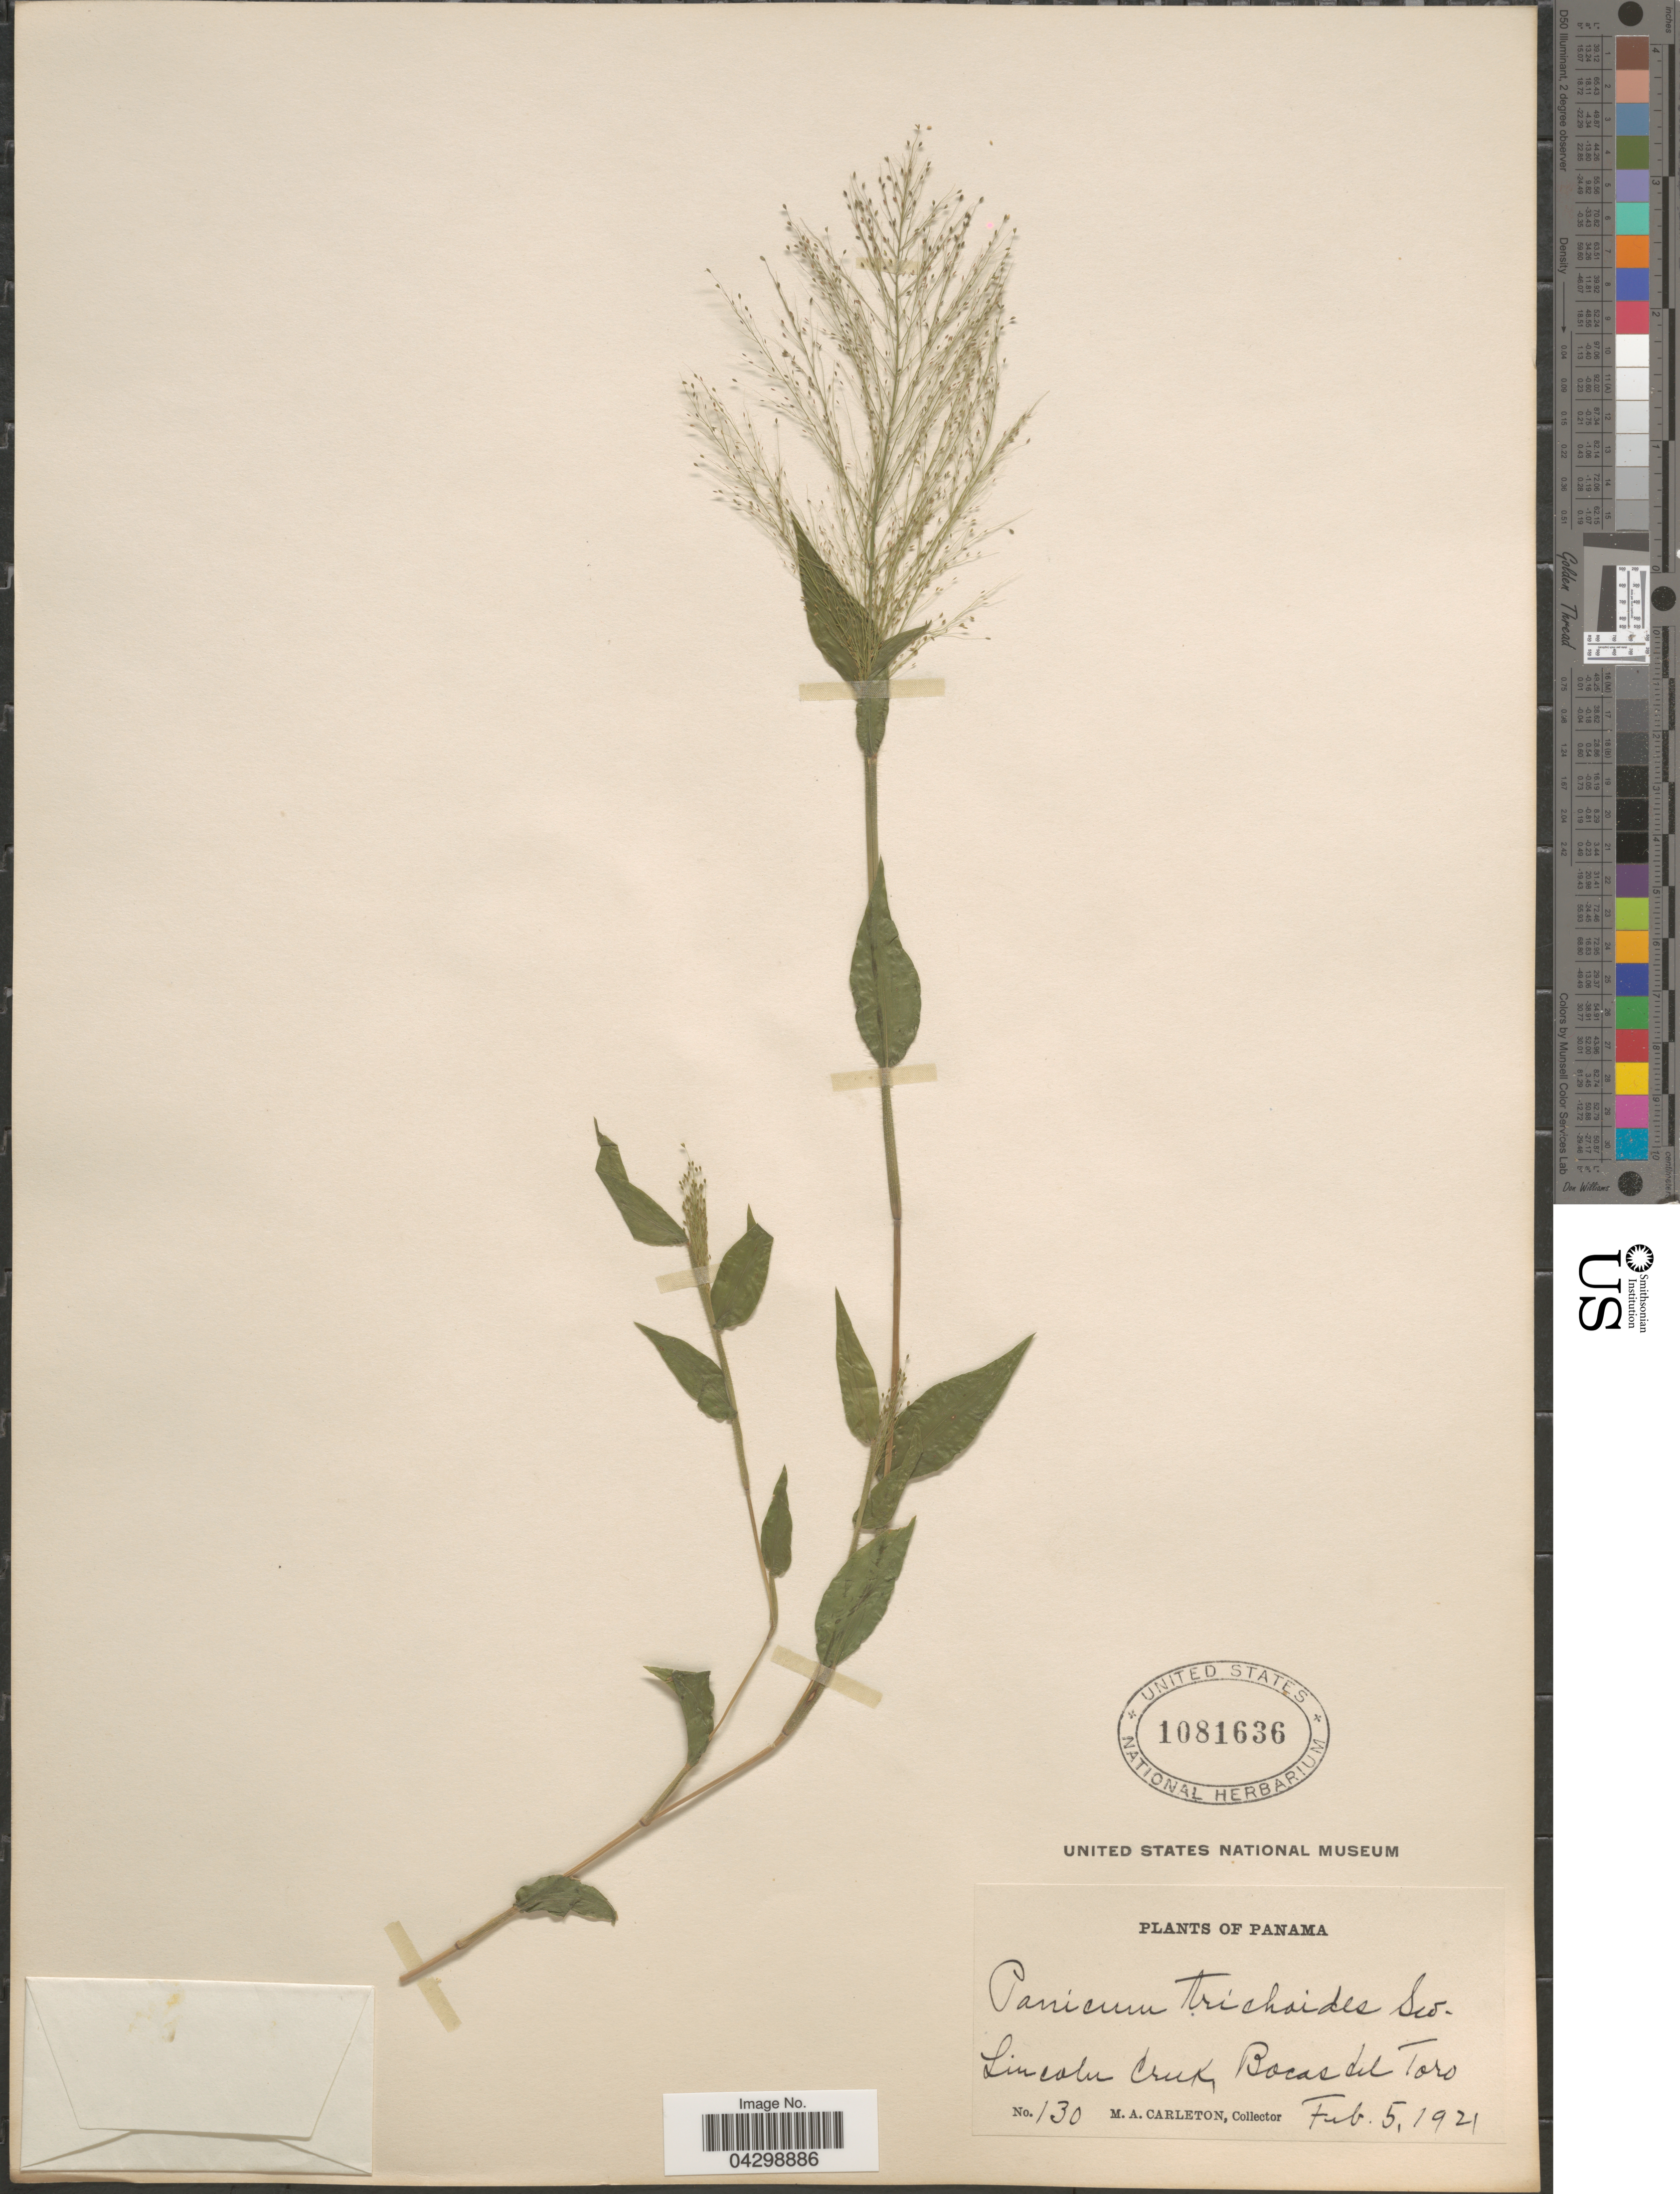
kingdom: Plantae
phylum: Tracheophyta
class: Liliopsida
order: Poales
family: Poaceae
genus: Panicum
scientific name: Panicum trichoides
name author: Sw.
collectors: M. A. Carleton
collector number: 130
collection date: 1921-02-05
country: Panama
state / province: Bocas del Toro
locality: Lincoln Creek.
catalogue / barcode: US 1081636